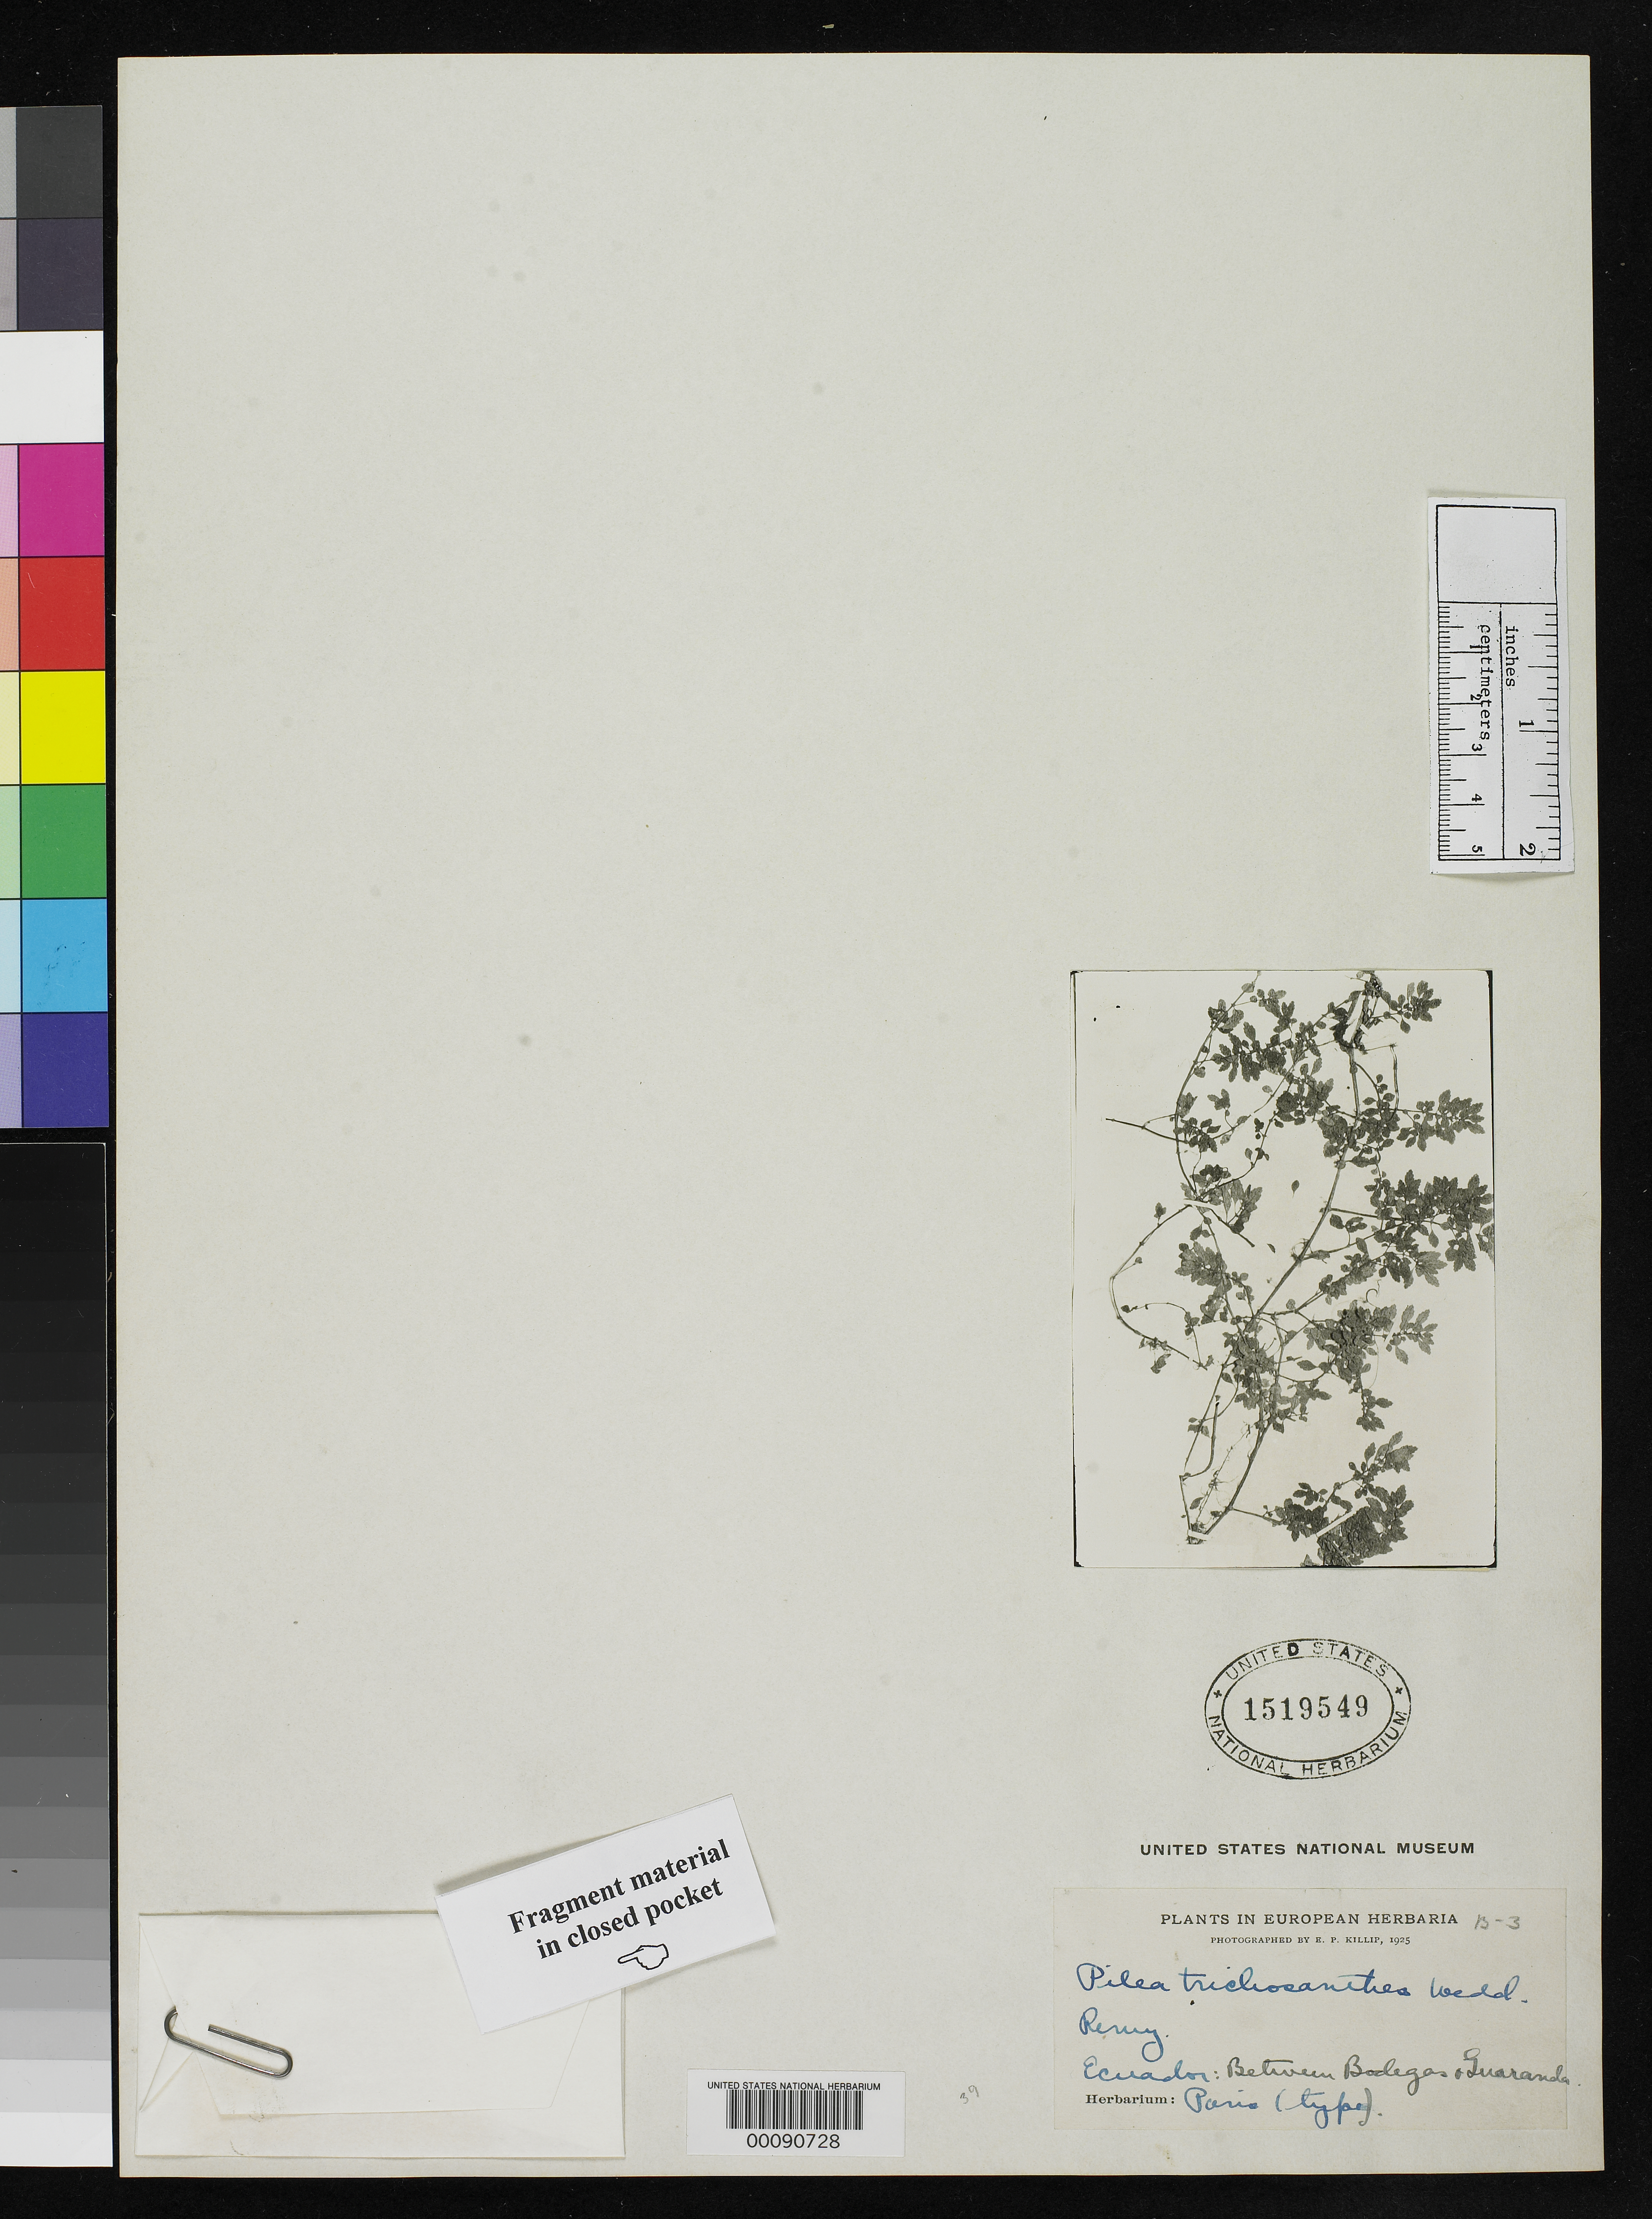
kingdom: Plantae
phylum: Tracheophyta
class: Magnoliopsida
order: Rosales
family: Urticaceae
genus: Pilea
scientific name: Pilea trichosanthes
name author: Wedd. in DC.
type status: Type Fragment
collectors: E. J. Rémy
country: Ecuador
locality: Between Guaranda and Bodegas.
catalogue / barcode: US 1519549